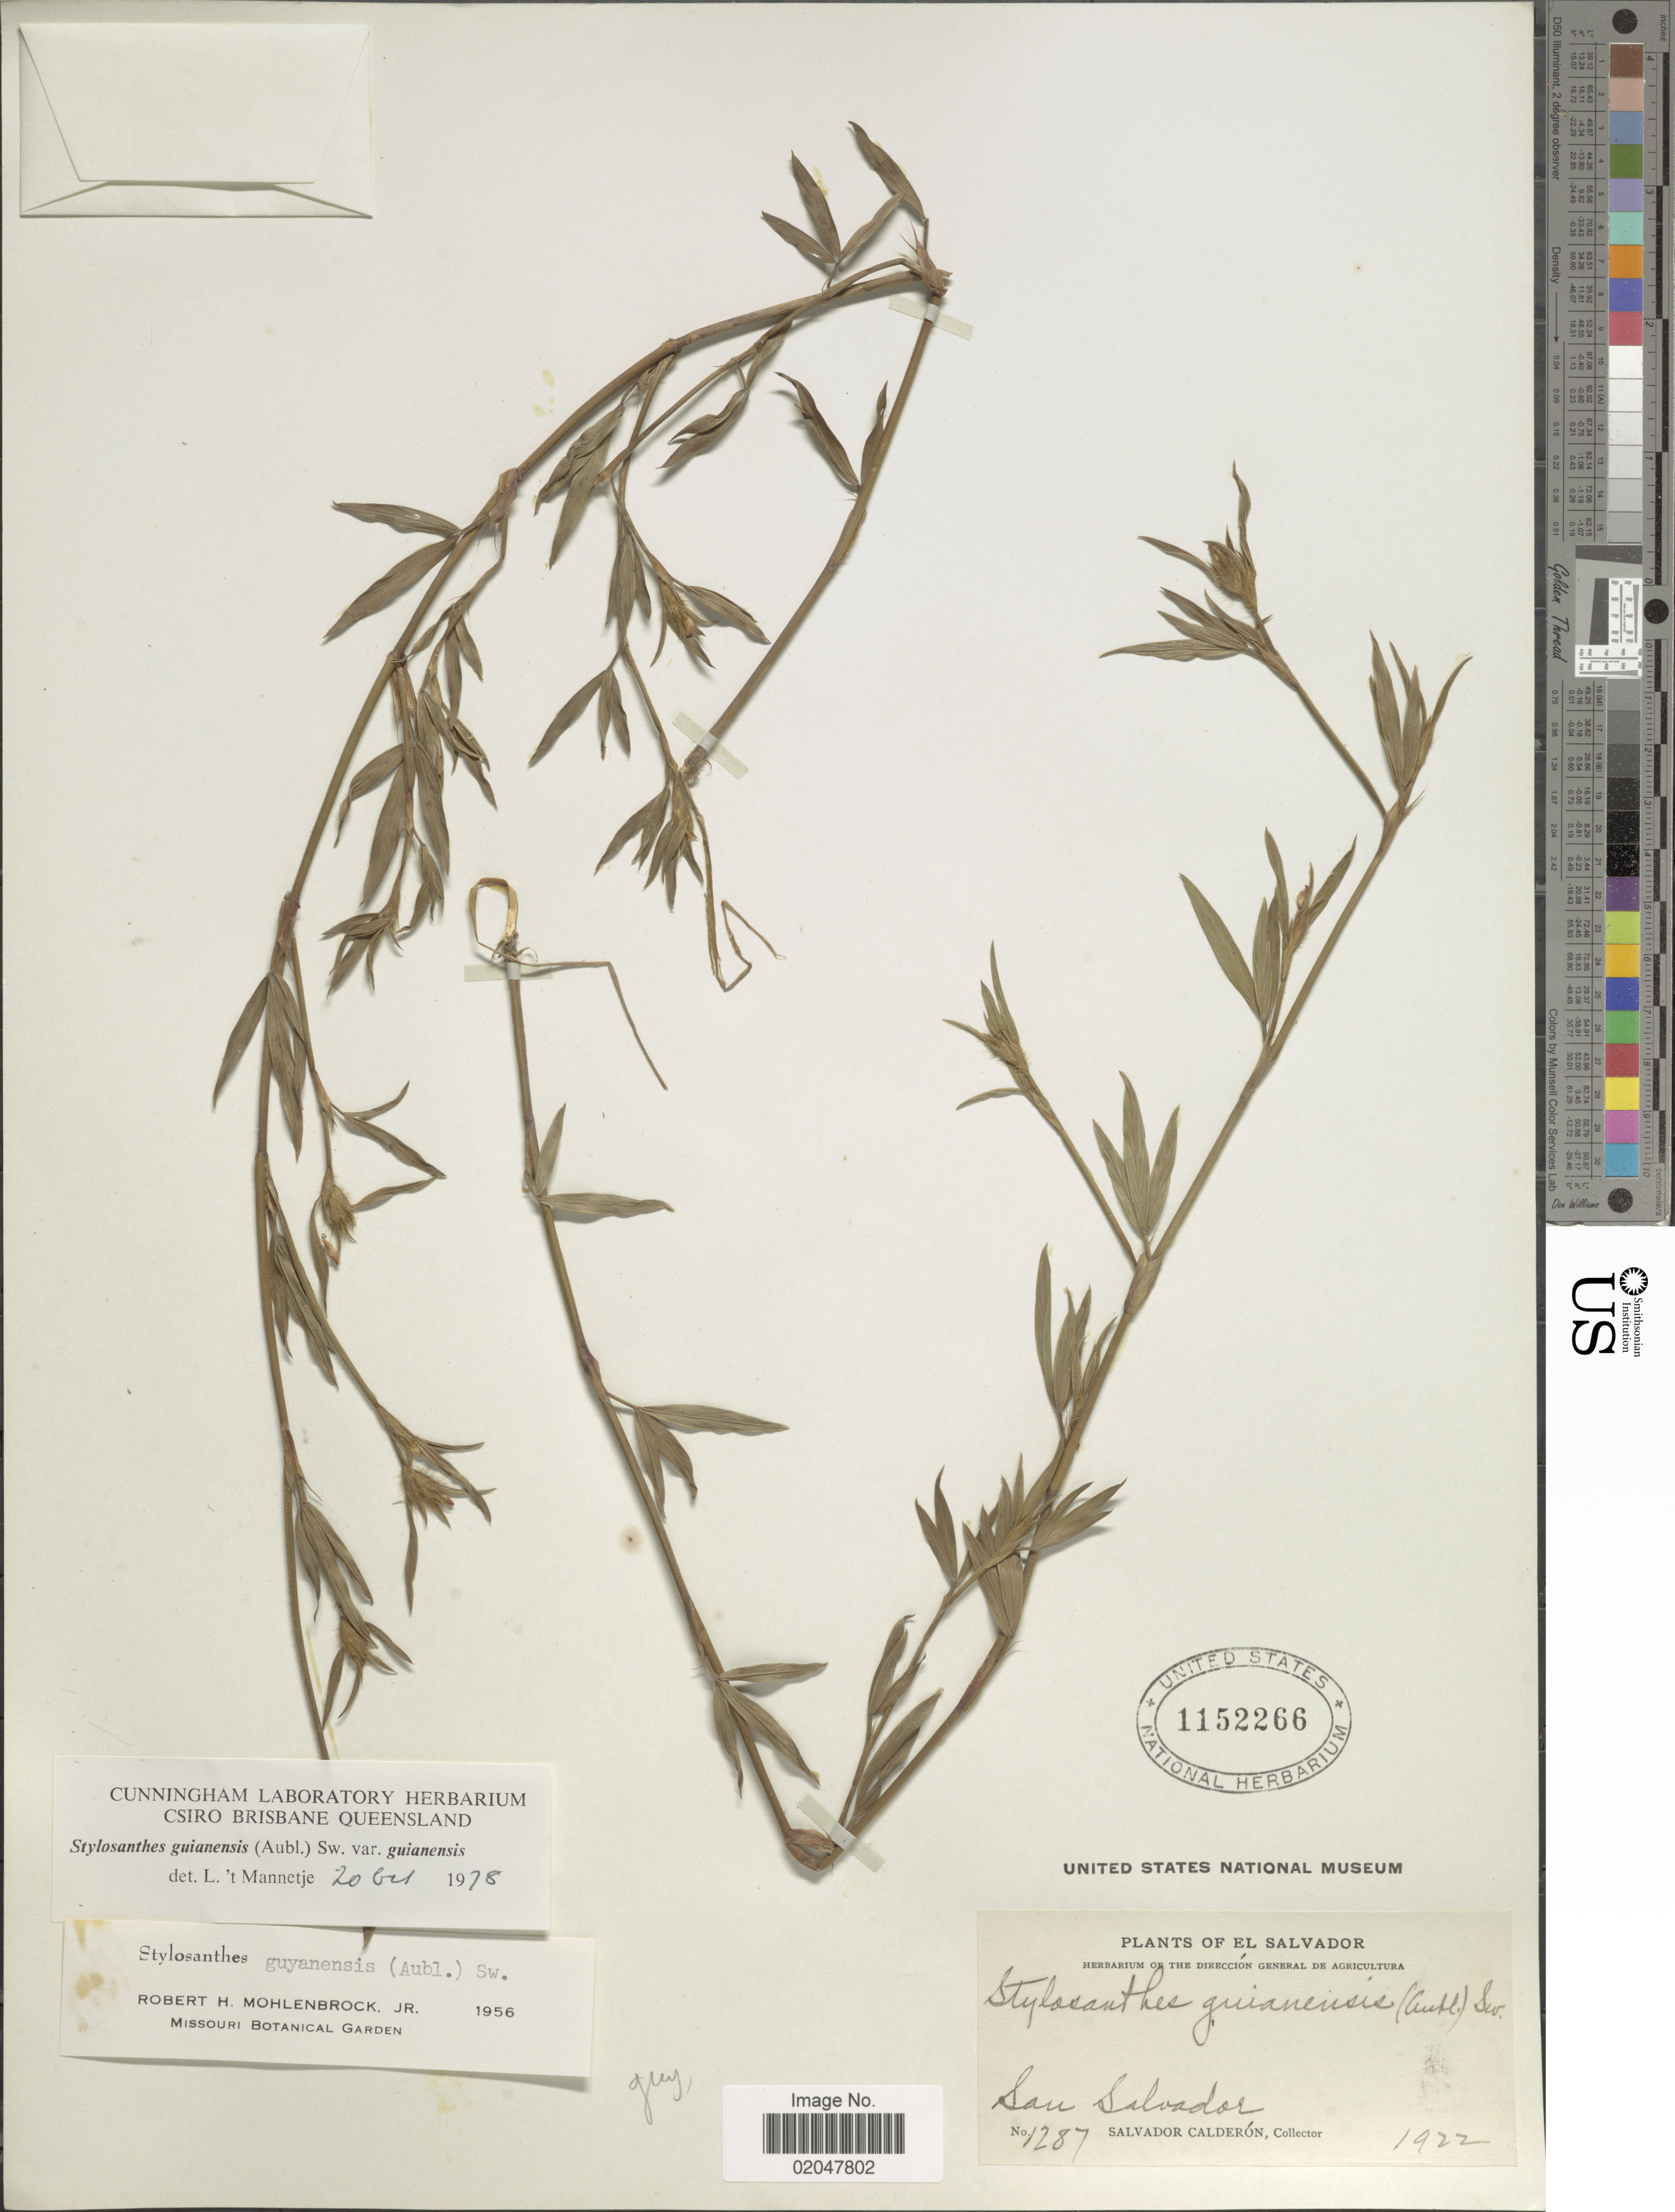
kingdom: Plantae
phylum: Tracheophyta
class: Magnoliopsida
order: Fabales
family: Fabaceae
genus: Stylosanthes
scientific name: Stylosanthes guianensis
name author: (Aubl.) Sw.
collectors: S. Calderón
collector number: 1287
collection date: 1922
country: El Salvador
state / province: San Salvador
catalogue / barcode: US 1152266